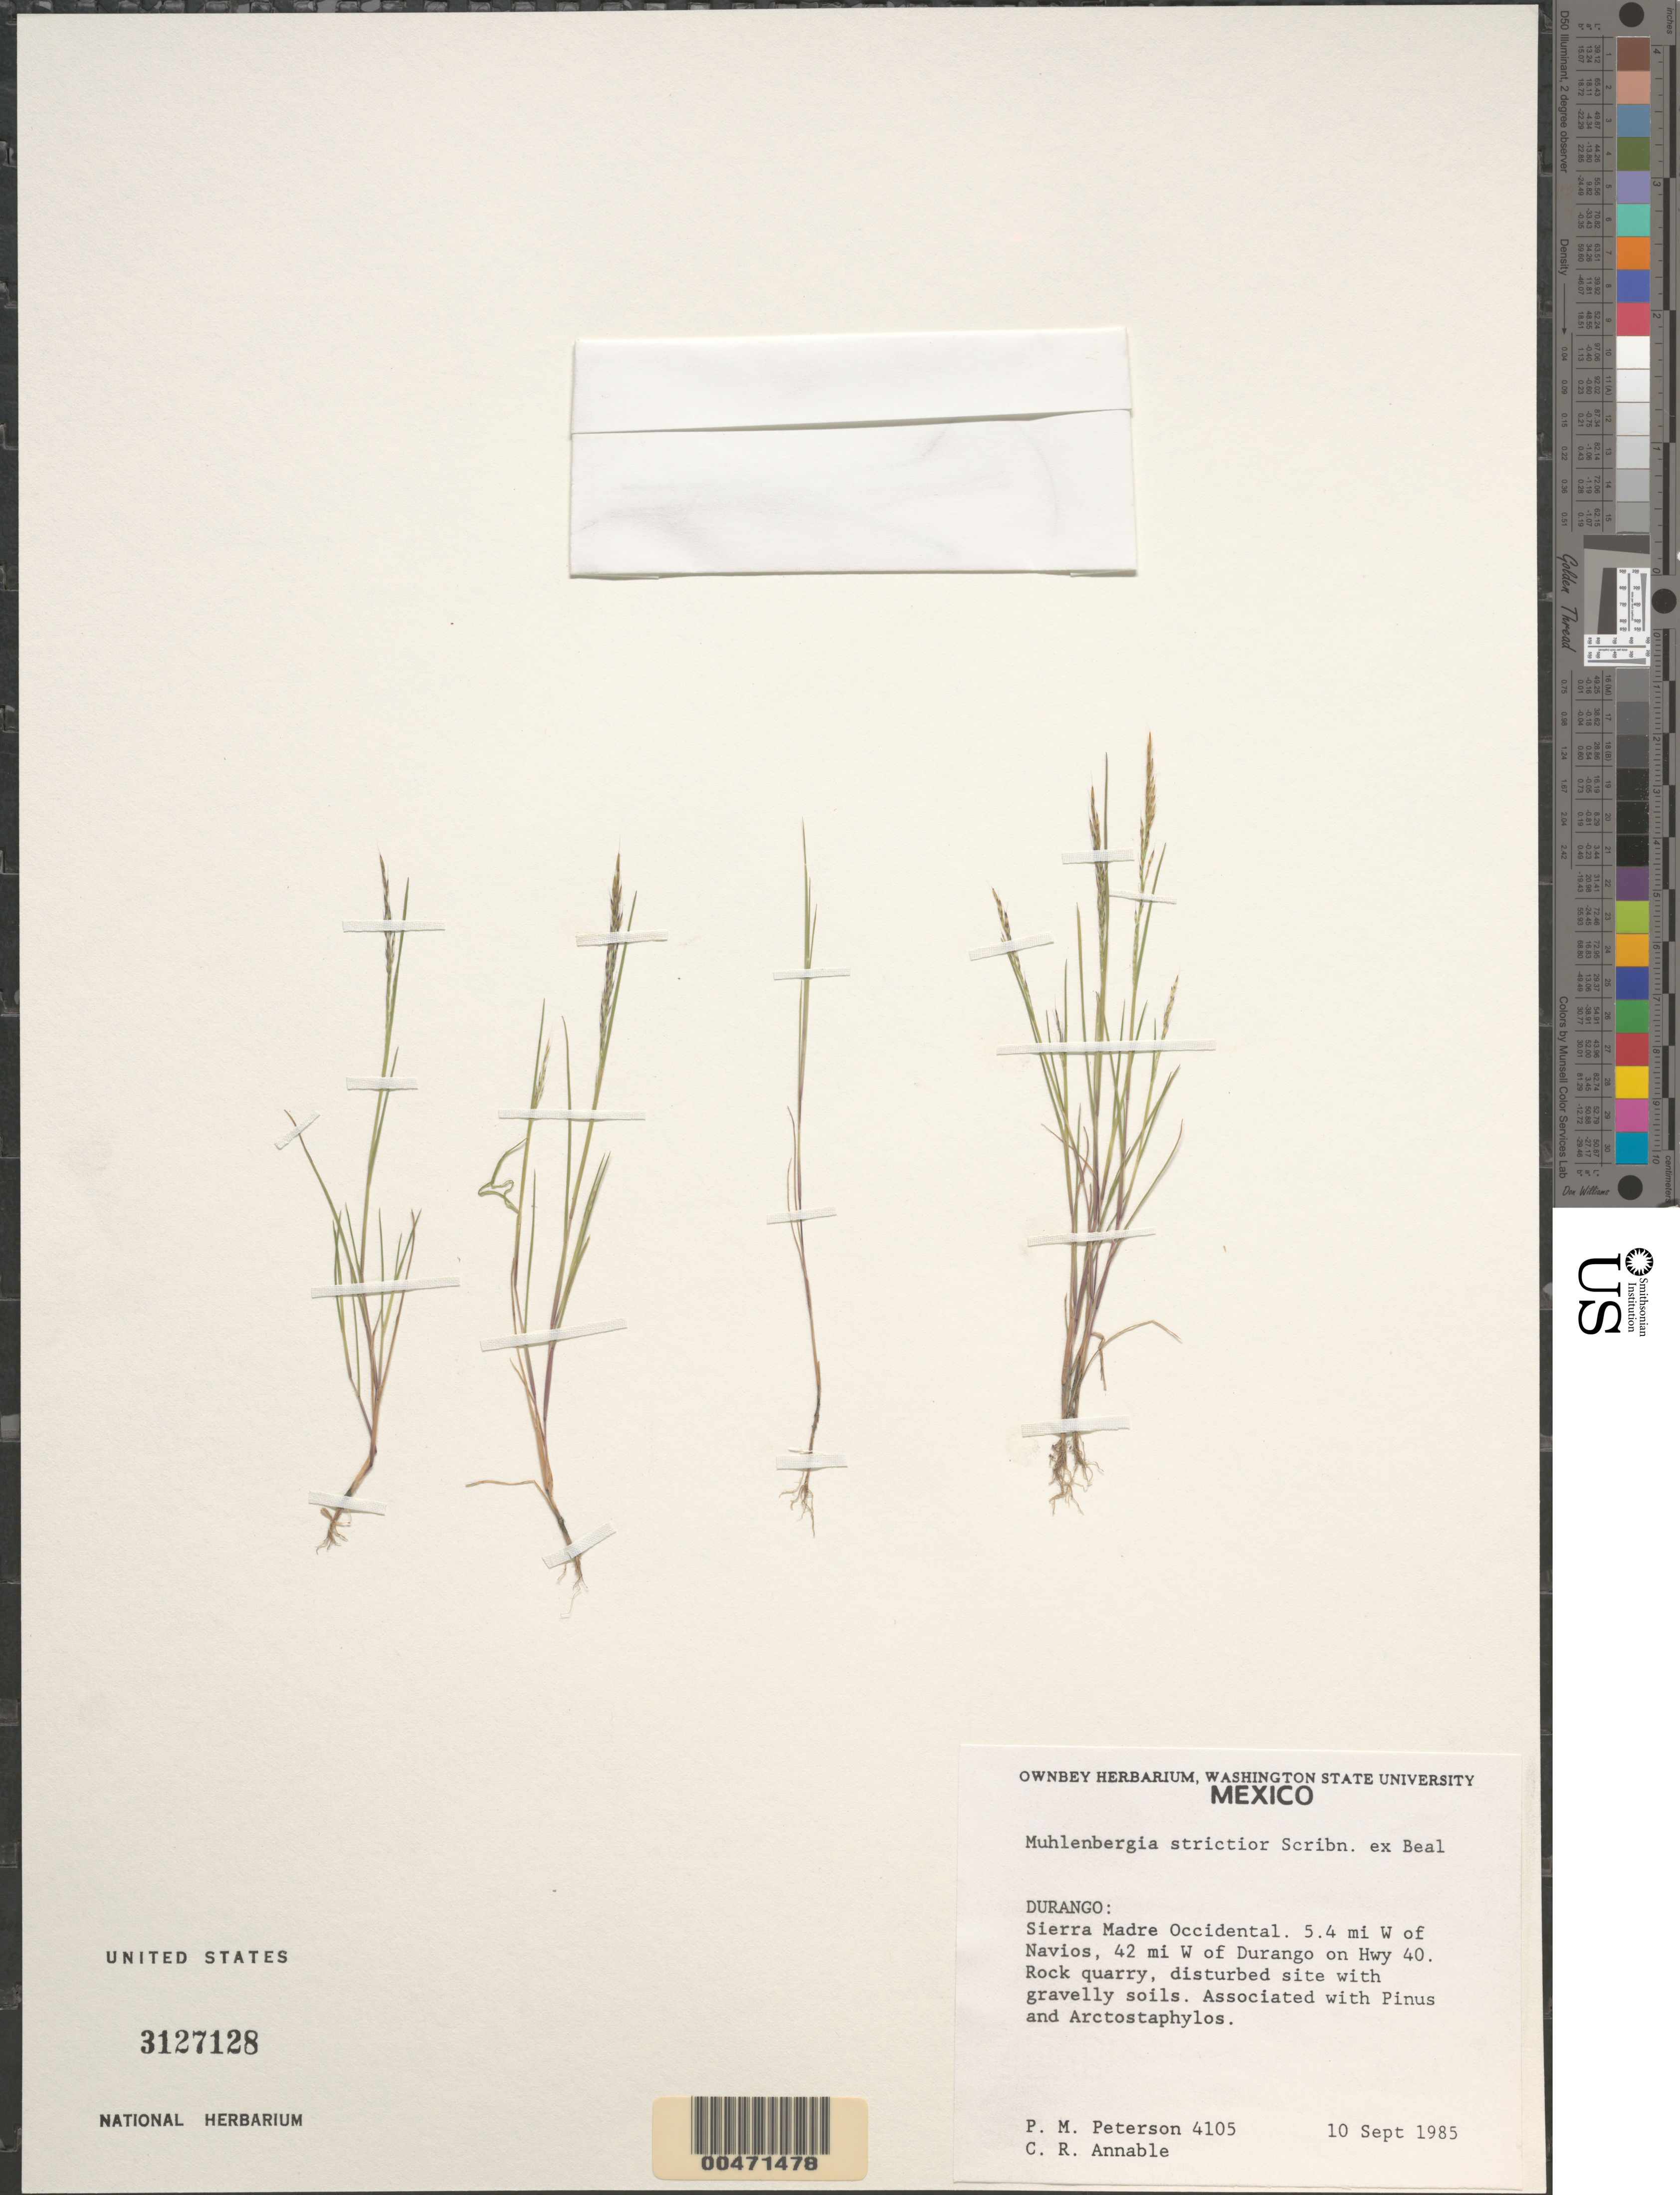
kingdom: Plantae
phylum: Tracheophyta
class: Liliopsida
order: Poales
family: Poaceae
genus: Muhlenbergia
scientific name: Muhlenbergia strictior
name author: Scribn. ex W.J. Beal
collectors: P. M. Peterson & C. R. Annable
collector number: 04105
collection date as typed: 10 Sep 1985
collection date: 1985-09-10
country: Mexico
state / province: Durango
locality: Sierra Madre Occidental, 5.4 miles W of Navios, 42 miles W of Durango on Hwy 40.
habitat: Rock quarry, disturbed site, gravelly soils. Associated with Pinus and Arctostaphylos.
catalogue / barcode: US 3127128